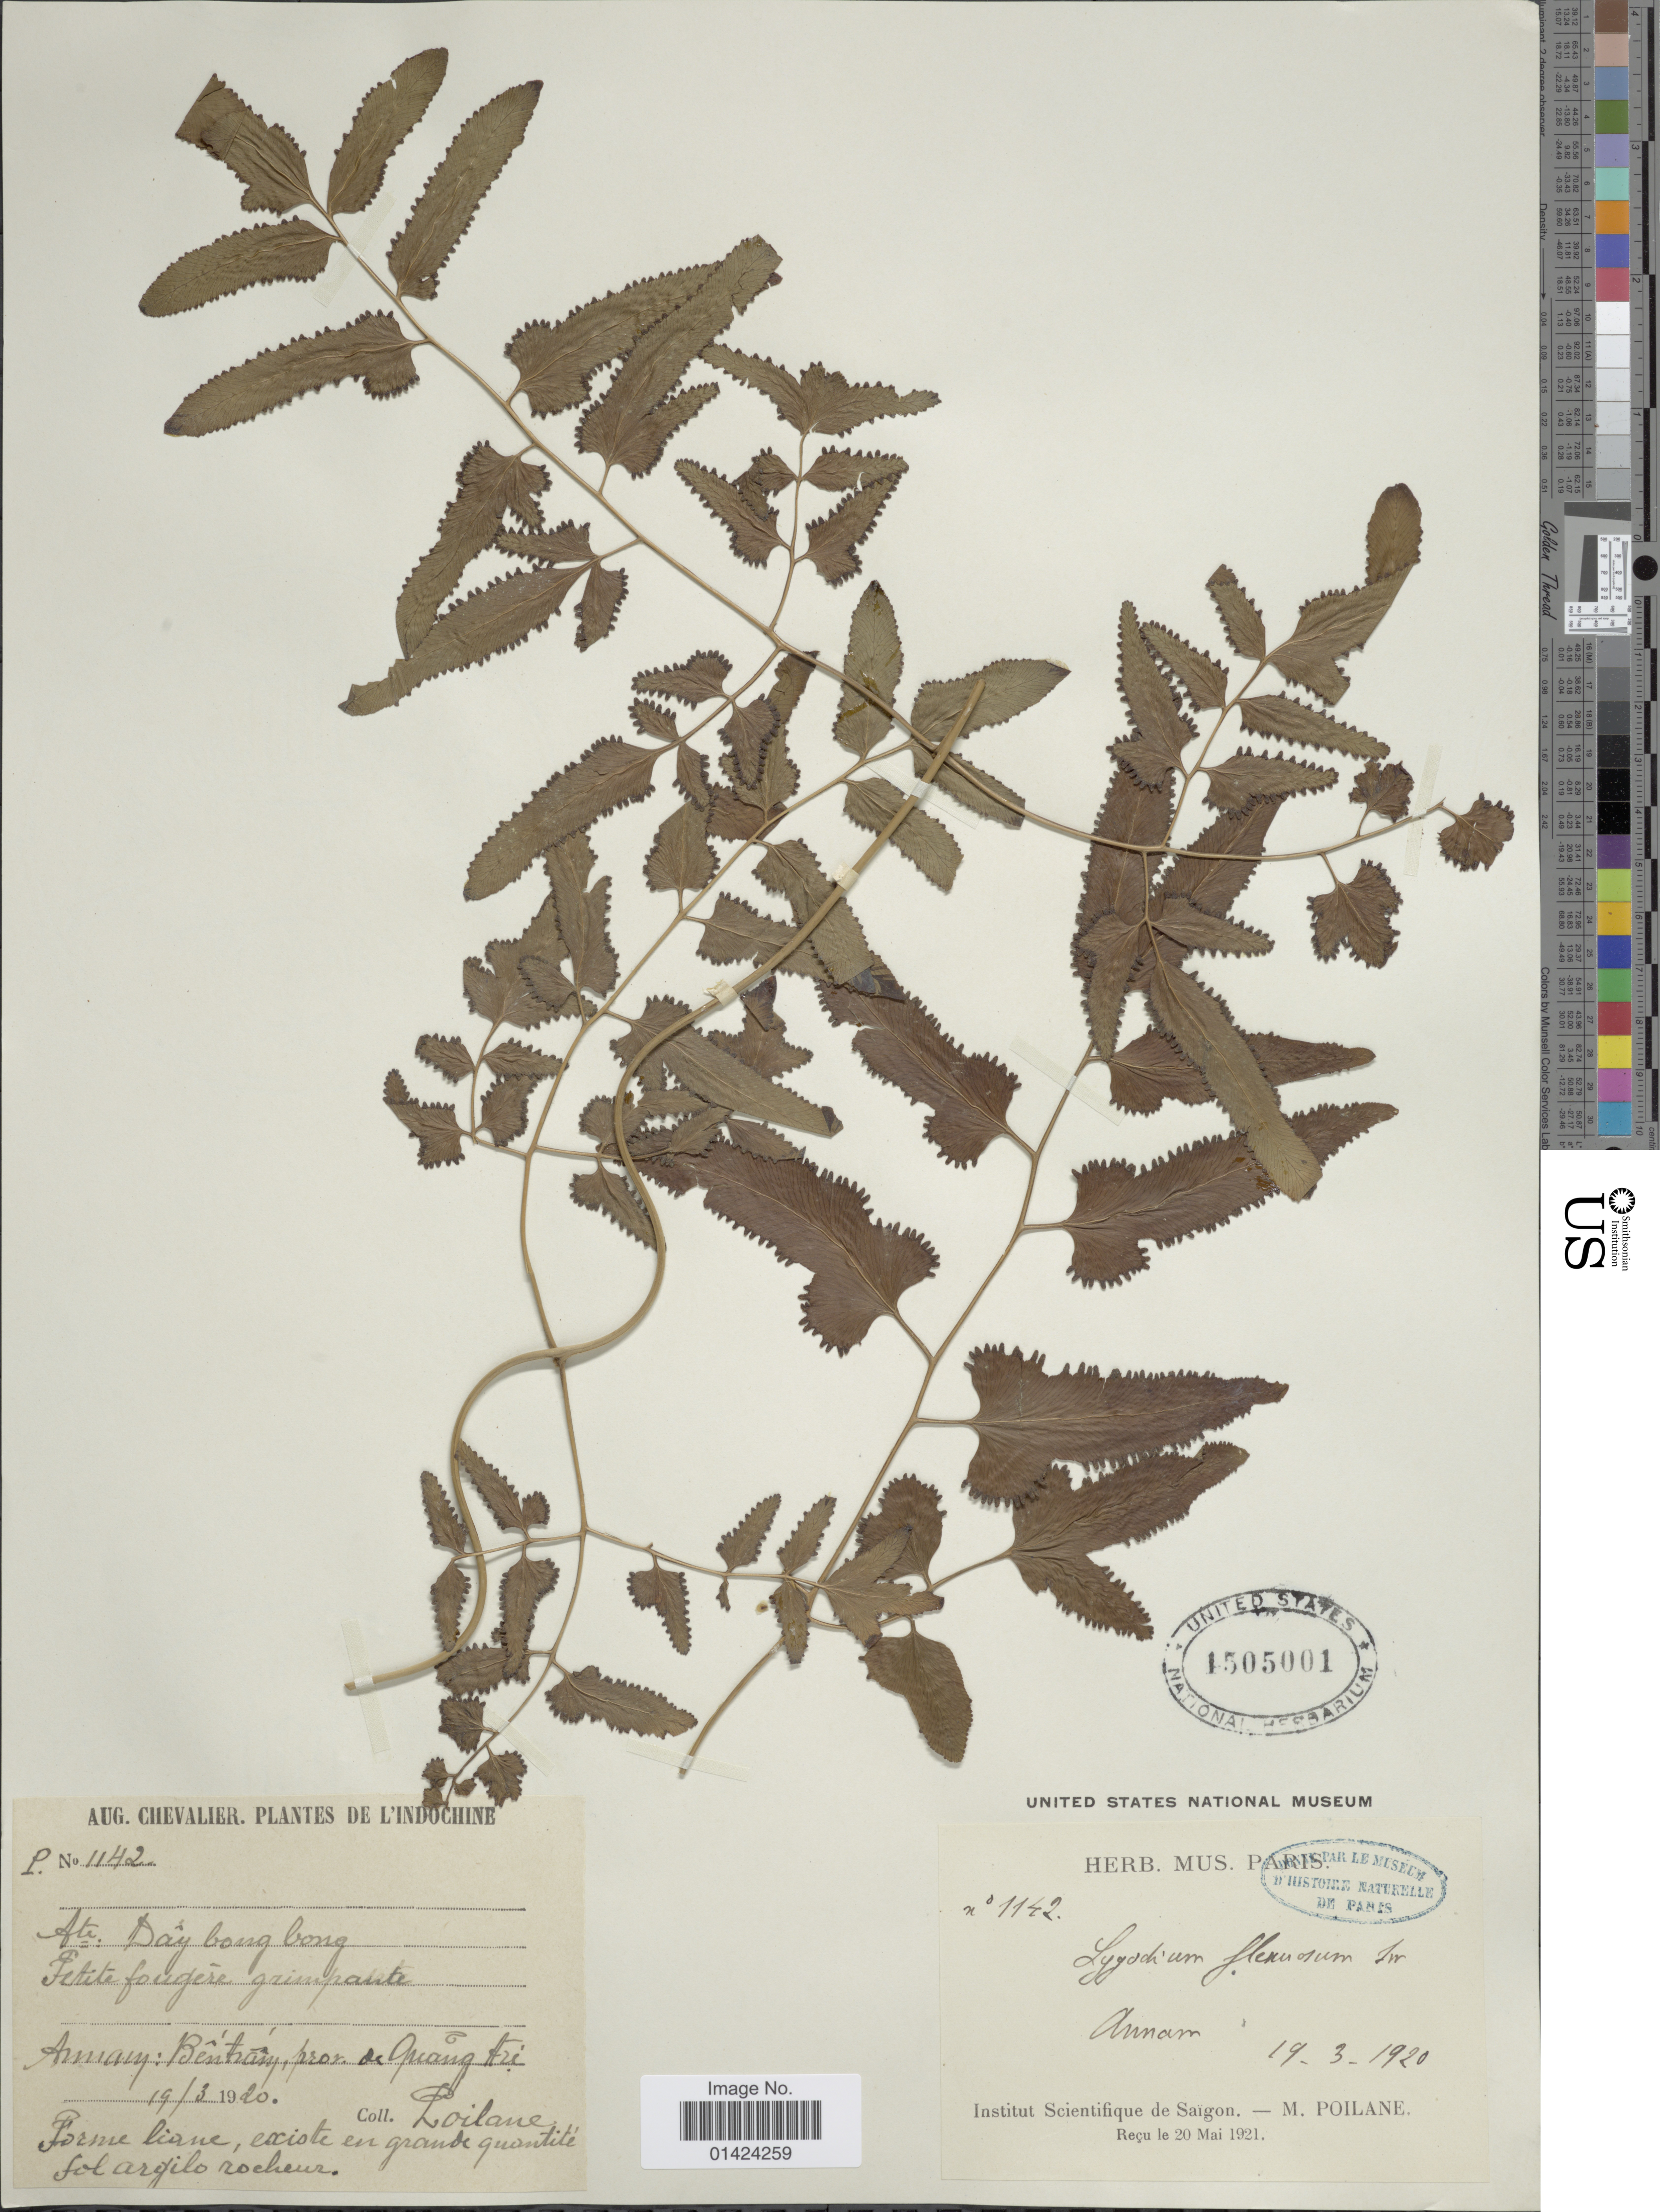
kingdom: Plantae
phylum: Tracheophyta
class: Polypodiopsida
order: Schizaeales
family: Lygodiaceae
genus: Lygodium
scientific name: Lygodium flexuosum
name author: Sw.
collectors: M. Poilane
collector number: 1142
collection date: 1920-03-19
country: Vietnam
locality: Plantes de L'indochine. Annam: Bênthasy, prov. de Opiãng Are. [interpreted]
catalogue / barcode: US 4505001